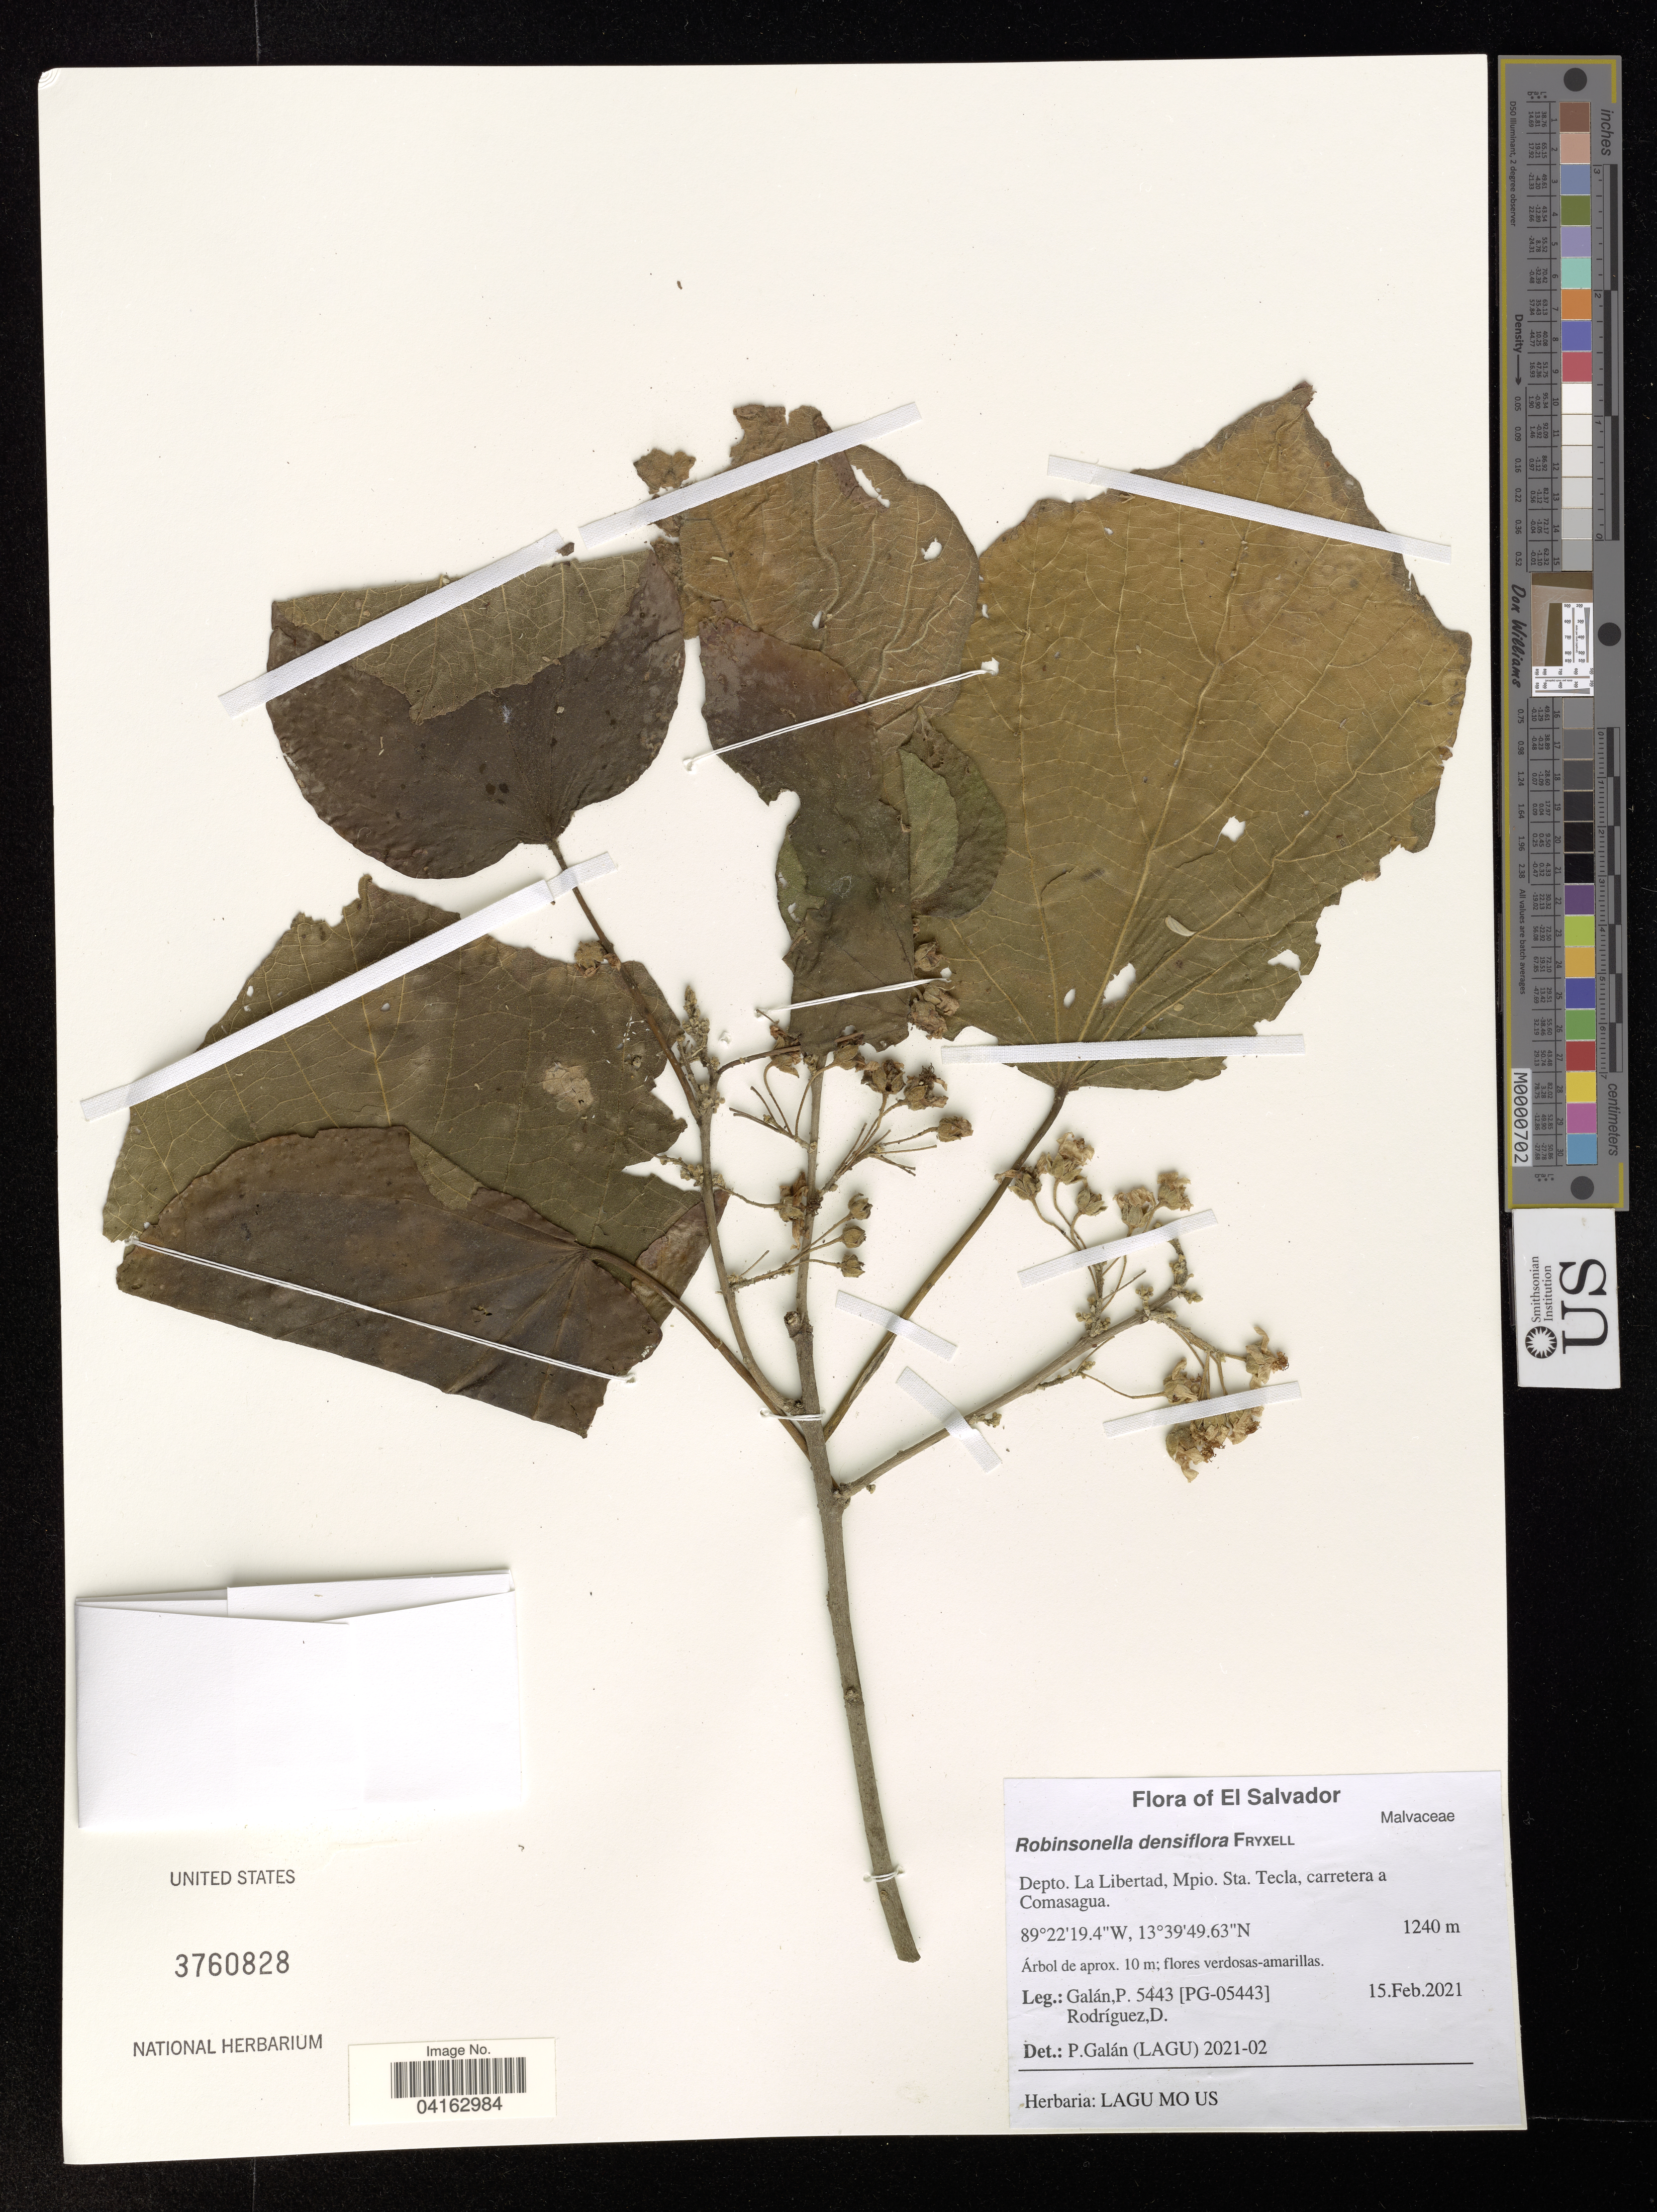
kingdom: Plantae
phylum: Tracheophyta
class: Magnoliopsida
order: Malvales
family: Malvaceae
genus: Robinsonella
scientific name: Robinsonella densiflora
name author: Fryxell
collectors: P. Galan & D. Rodriguez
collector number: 5443 / [PG-05443]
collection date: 2021-02-15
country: El Salvador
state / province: La Libertad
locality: Depto. La Libertad, Mpio. Sta. Tecla, carretera a Comasagua.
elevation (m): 1240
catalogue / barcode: US 3760828